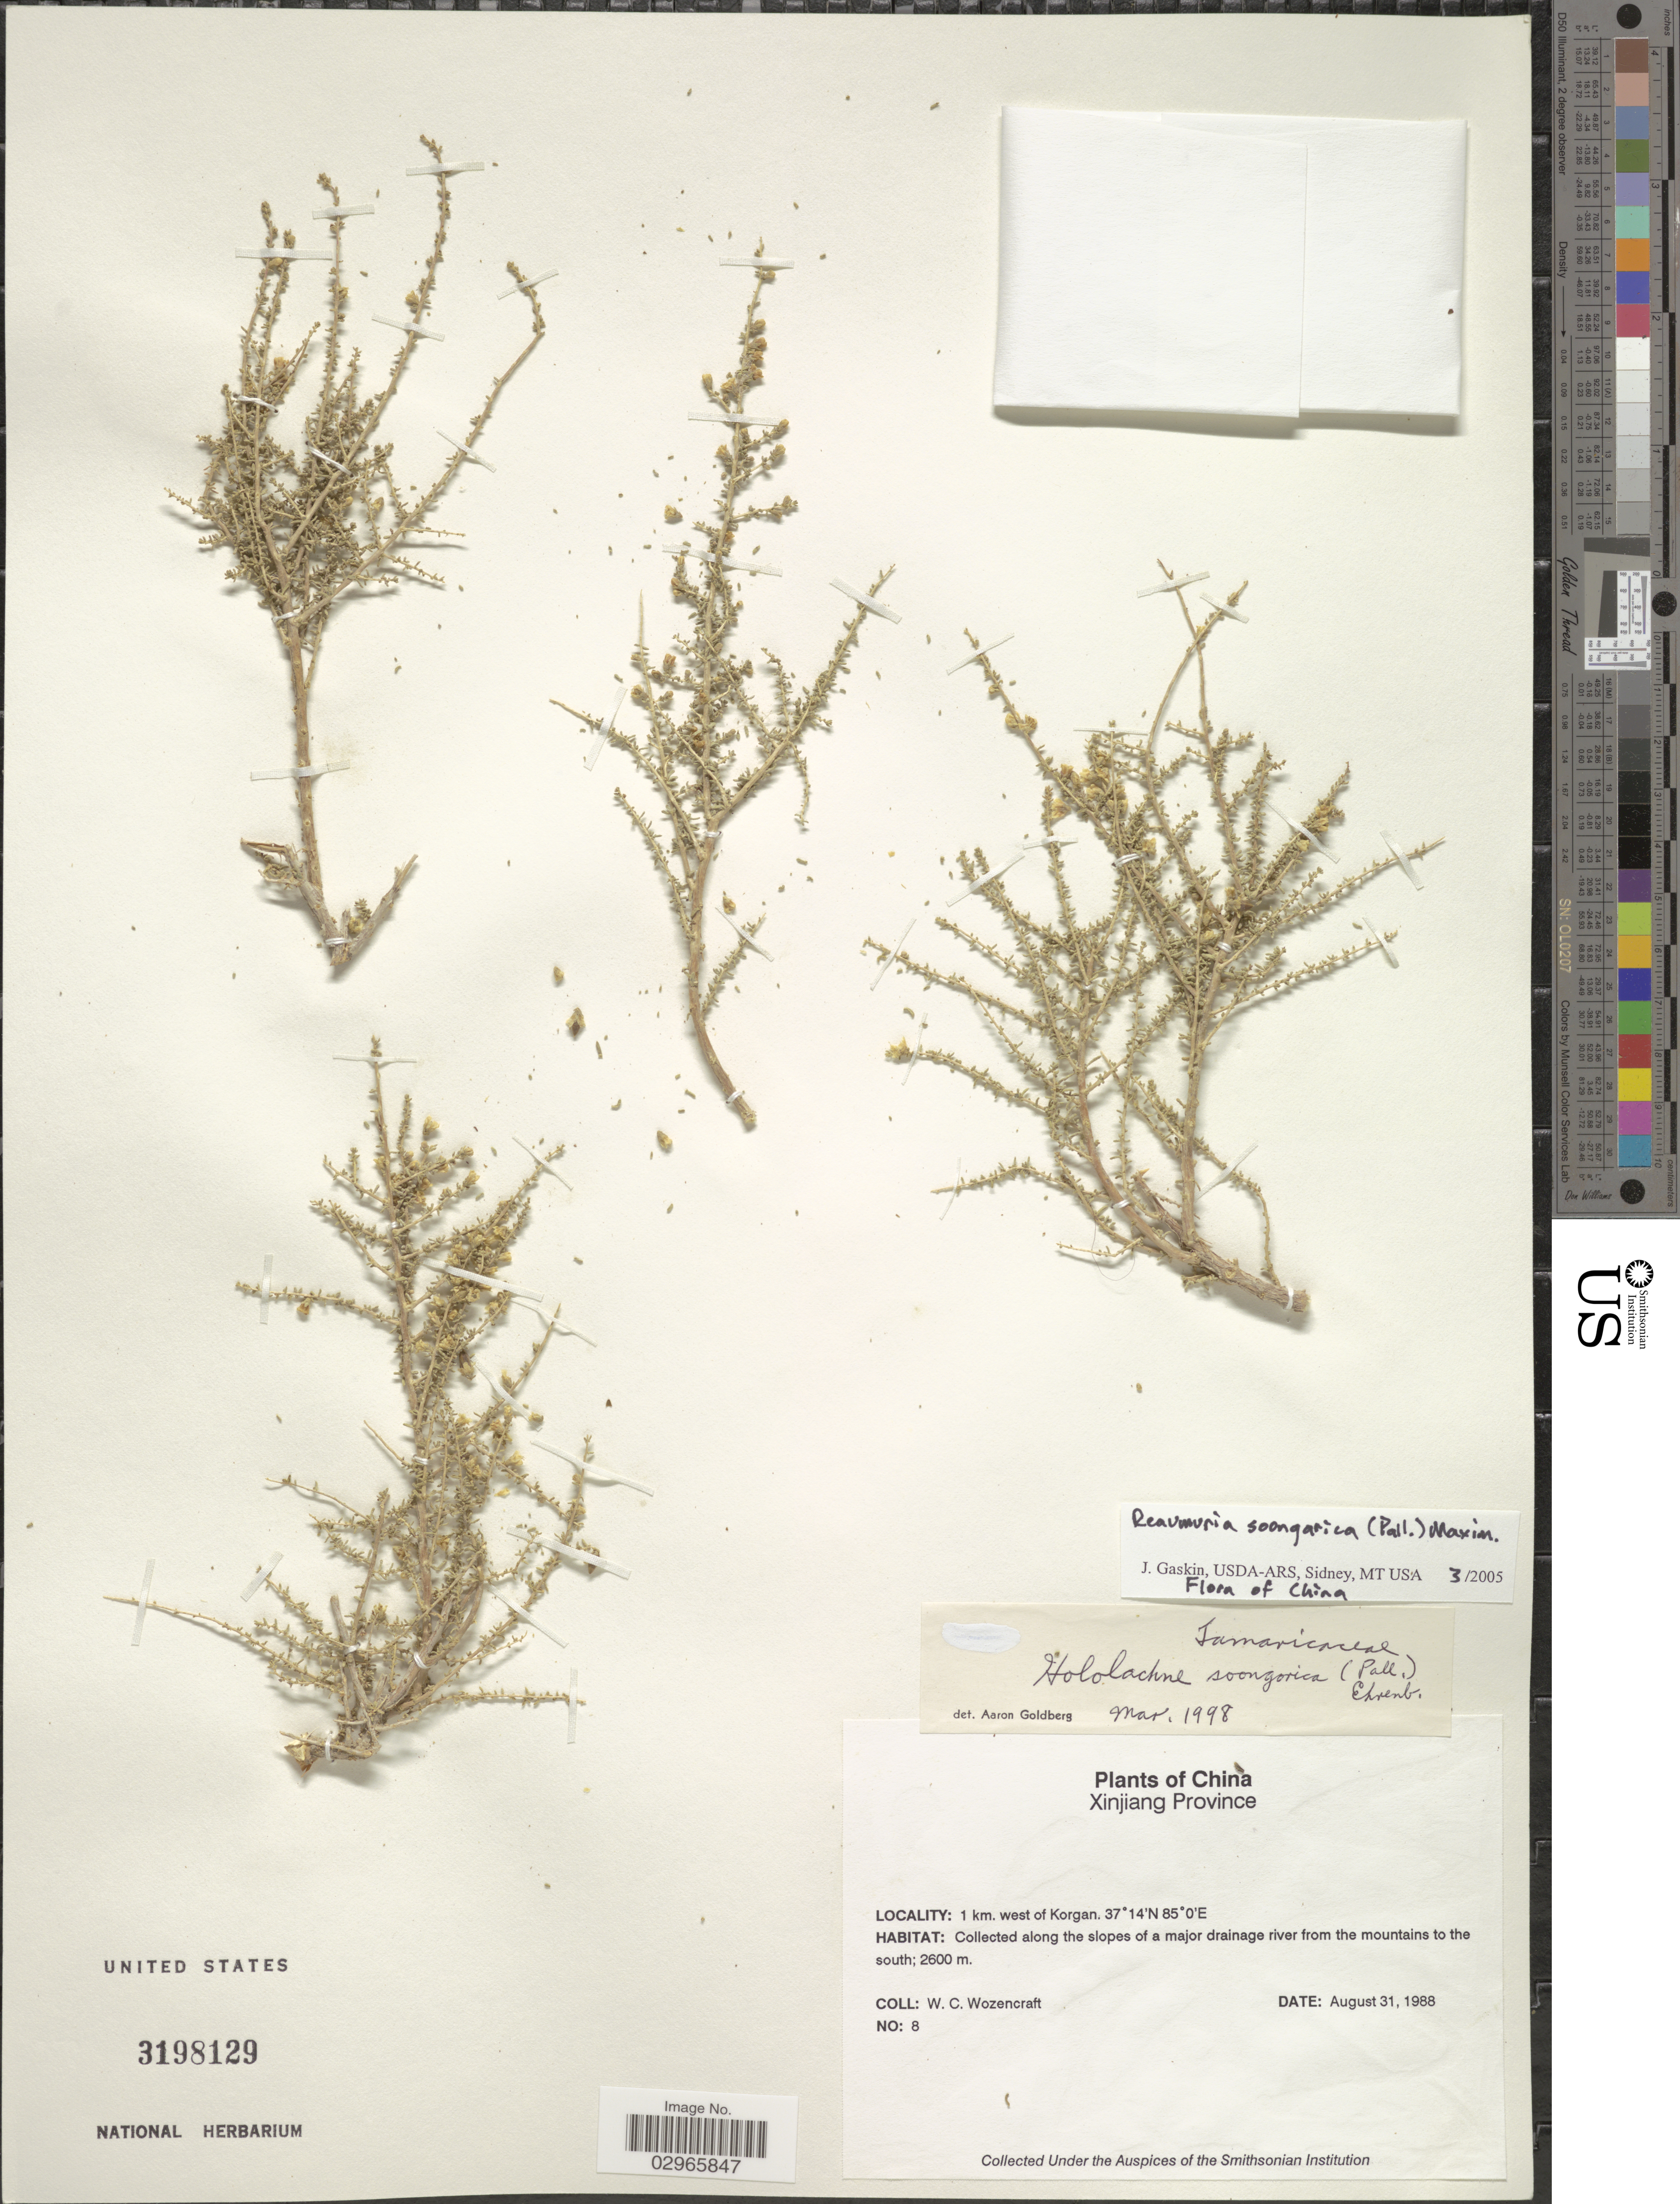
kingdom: Plantae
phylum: Tracheophyta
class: Magnoliopsida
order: Caryophyllales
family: Tamaricaceae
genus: Reaumuria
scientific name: Reaumuria songarica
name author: (Pall.) Maxim.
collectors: W. Wozencraft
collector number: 8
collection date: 1988-08-31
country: China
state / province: Xinjiang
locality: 1 km. west of Korgan. Along the slopes of a major drainage river from the mountains to the south.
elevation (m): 2600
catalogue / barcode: US 3198129